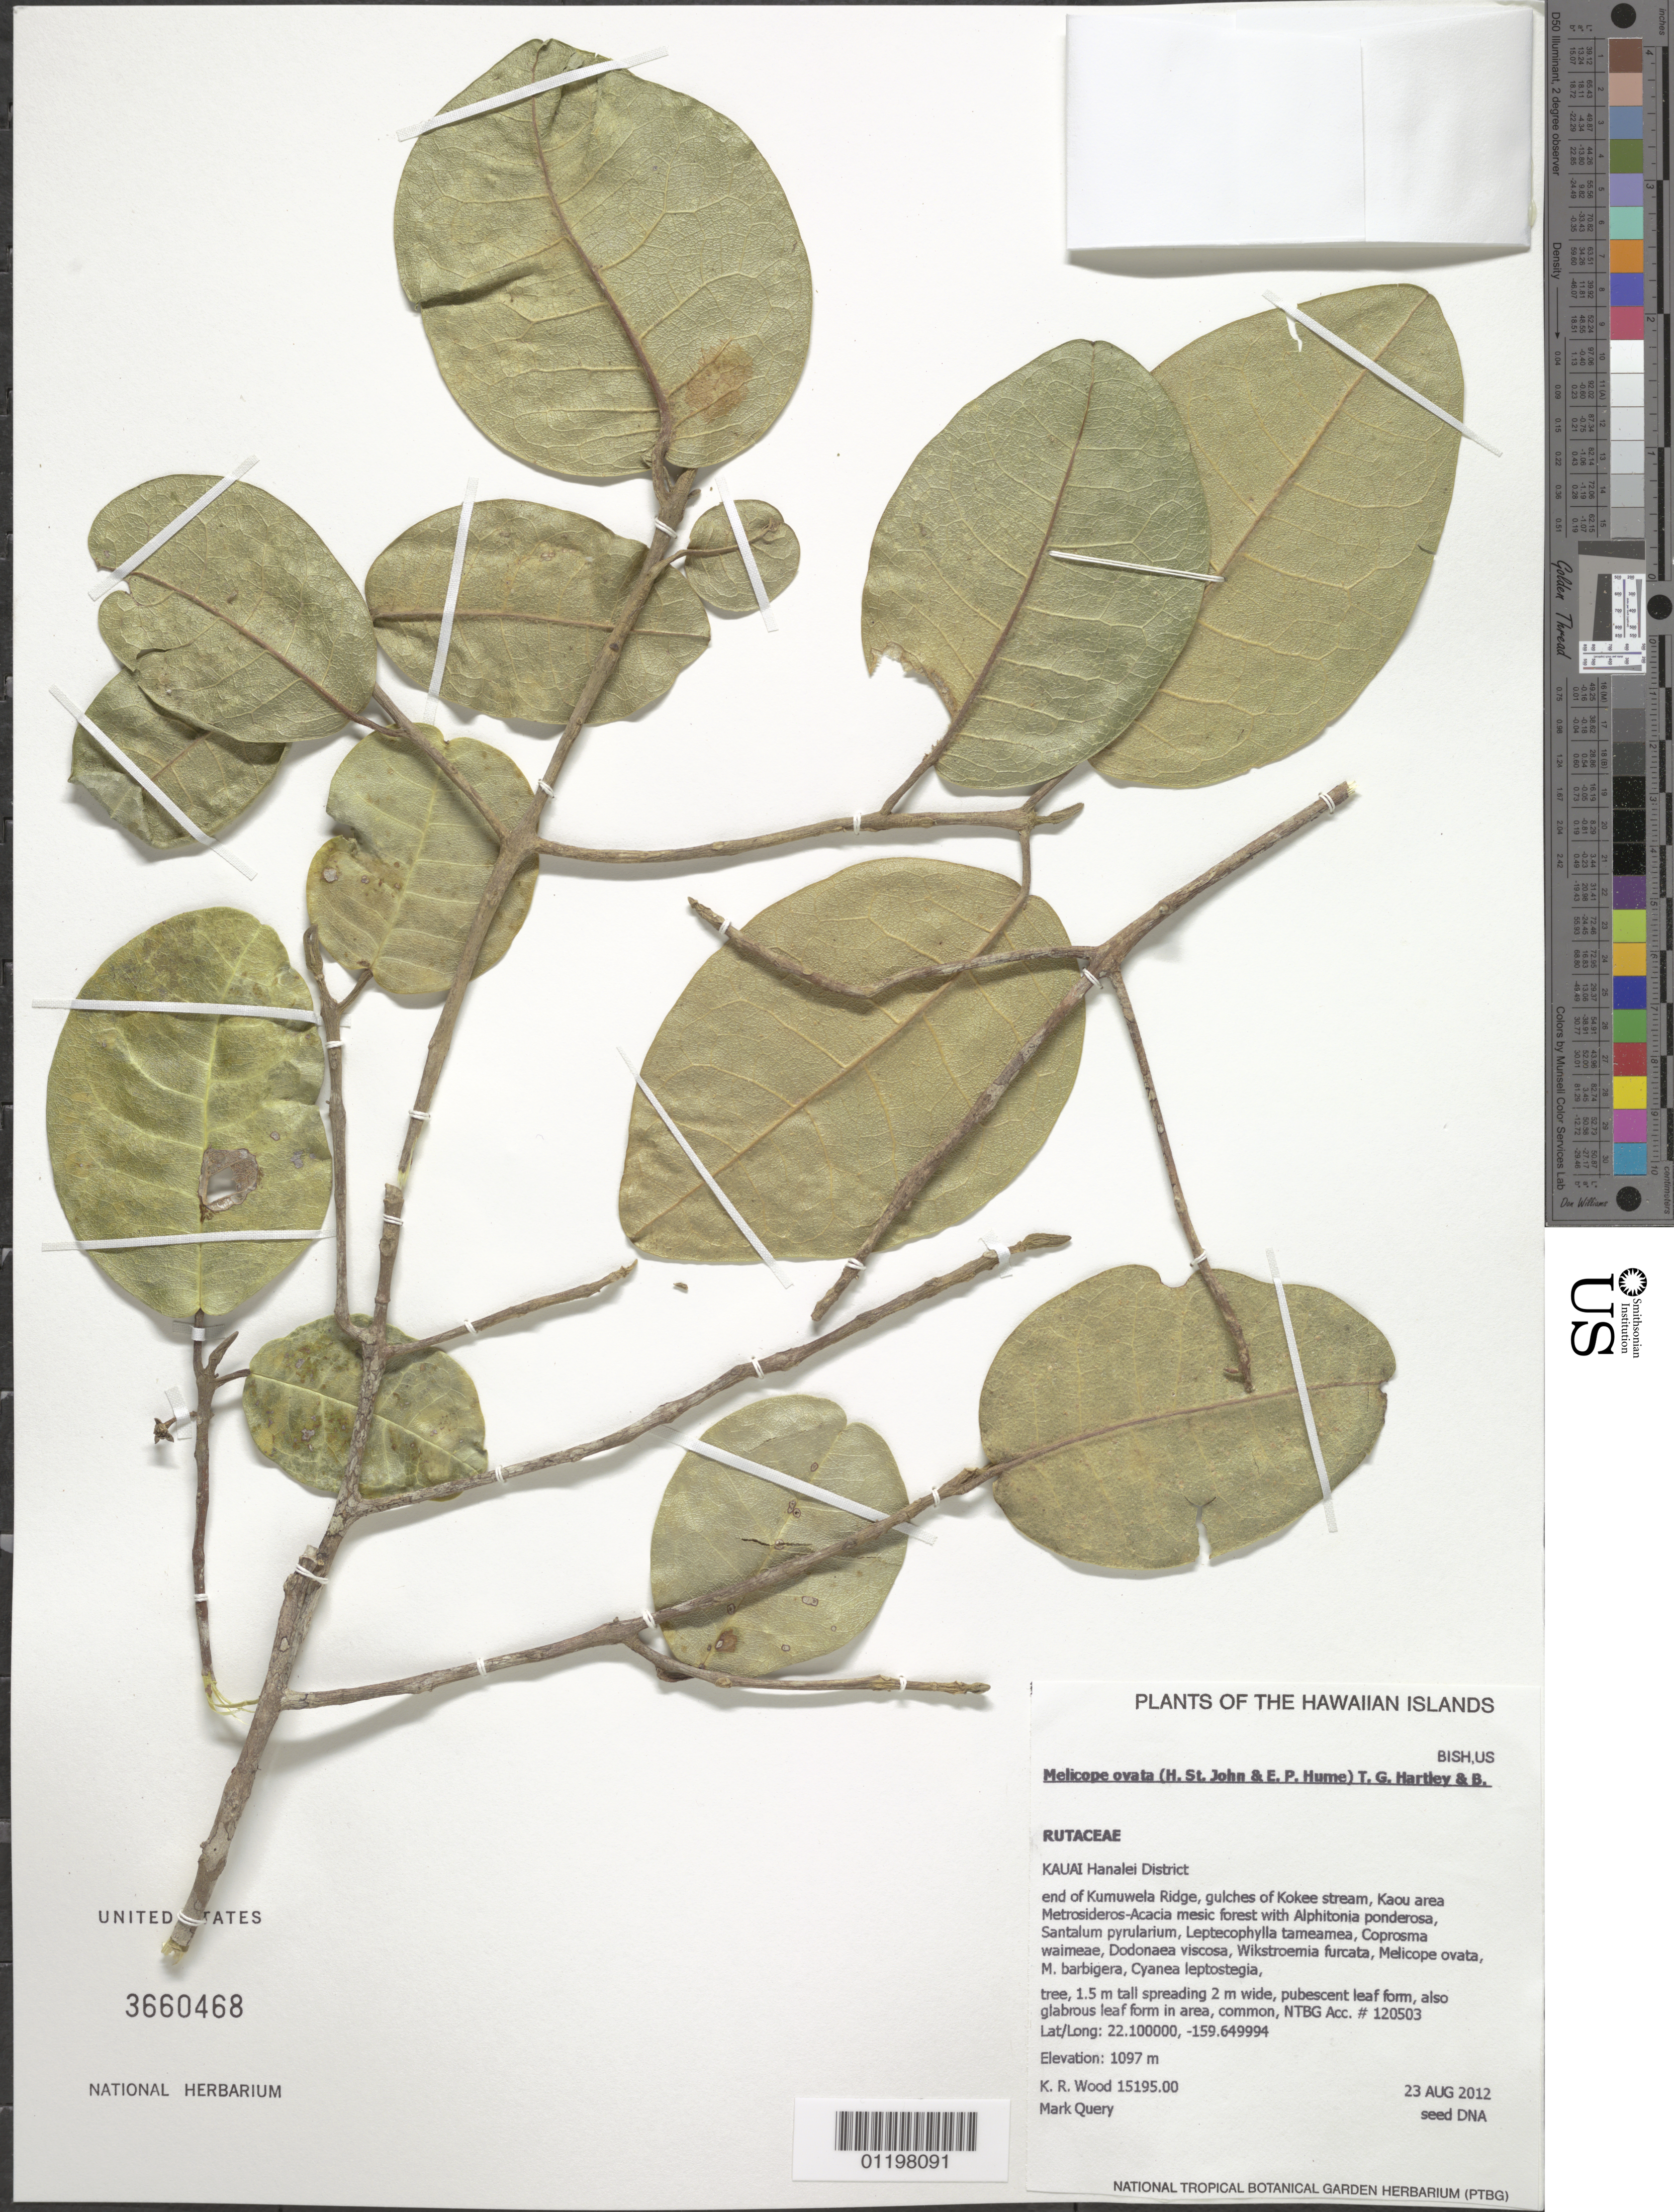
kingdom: Plantae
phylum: Tracheophyta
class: Magnoliopsida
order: Sapindales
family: Rutaceae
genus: Melicope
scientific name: Melicope ovata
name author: (H. St. John & E.P. Hume) T.G. Hartley & B.C. Stone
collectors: K. R. Wood & M. Query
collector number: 15195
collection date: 2012-08-23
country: United States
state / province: Hawaii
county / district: Kauai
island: Kaua'i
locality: End of Kumuwela Ridge, gulches of Kokee stream, Kaou area.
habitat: Mesic forest.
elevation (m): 1097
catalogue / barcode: US 3660468